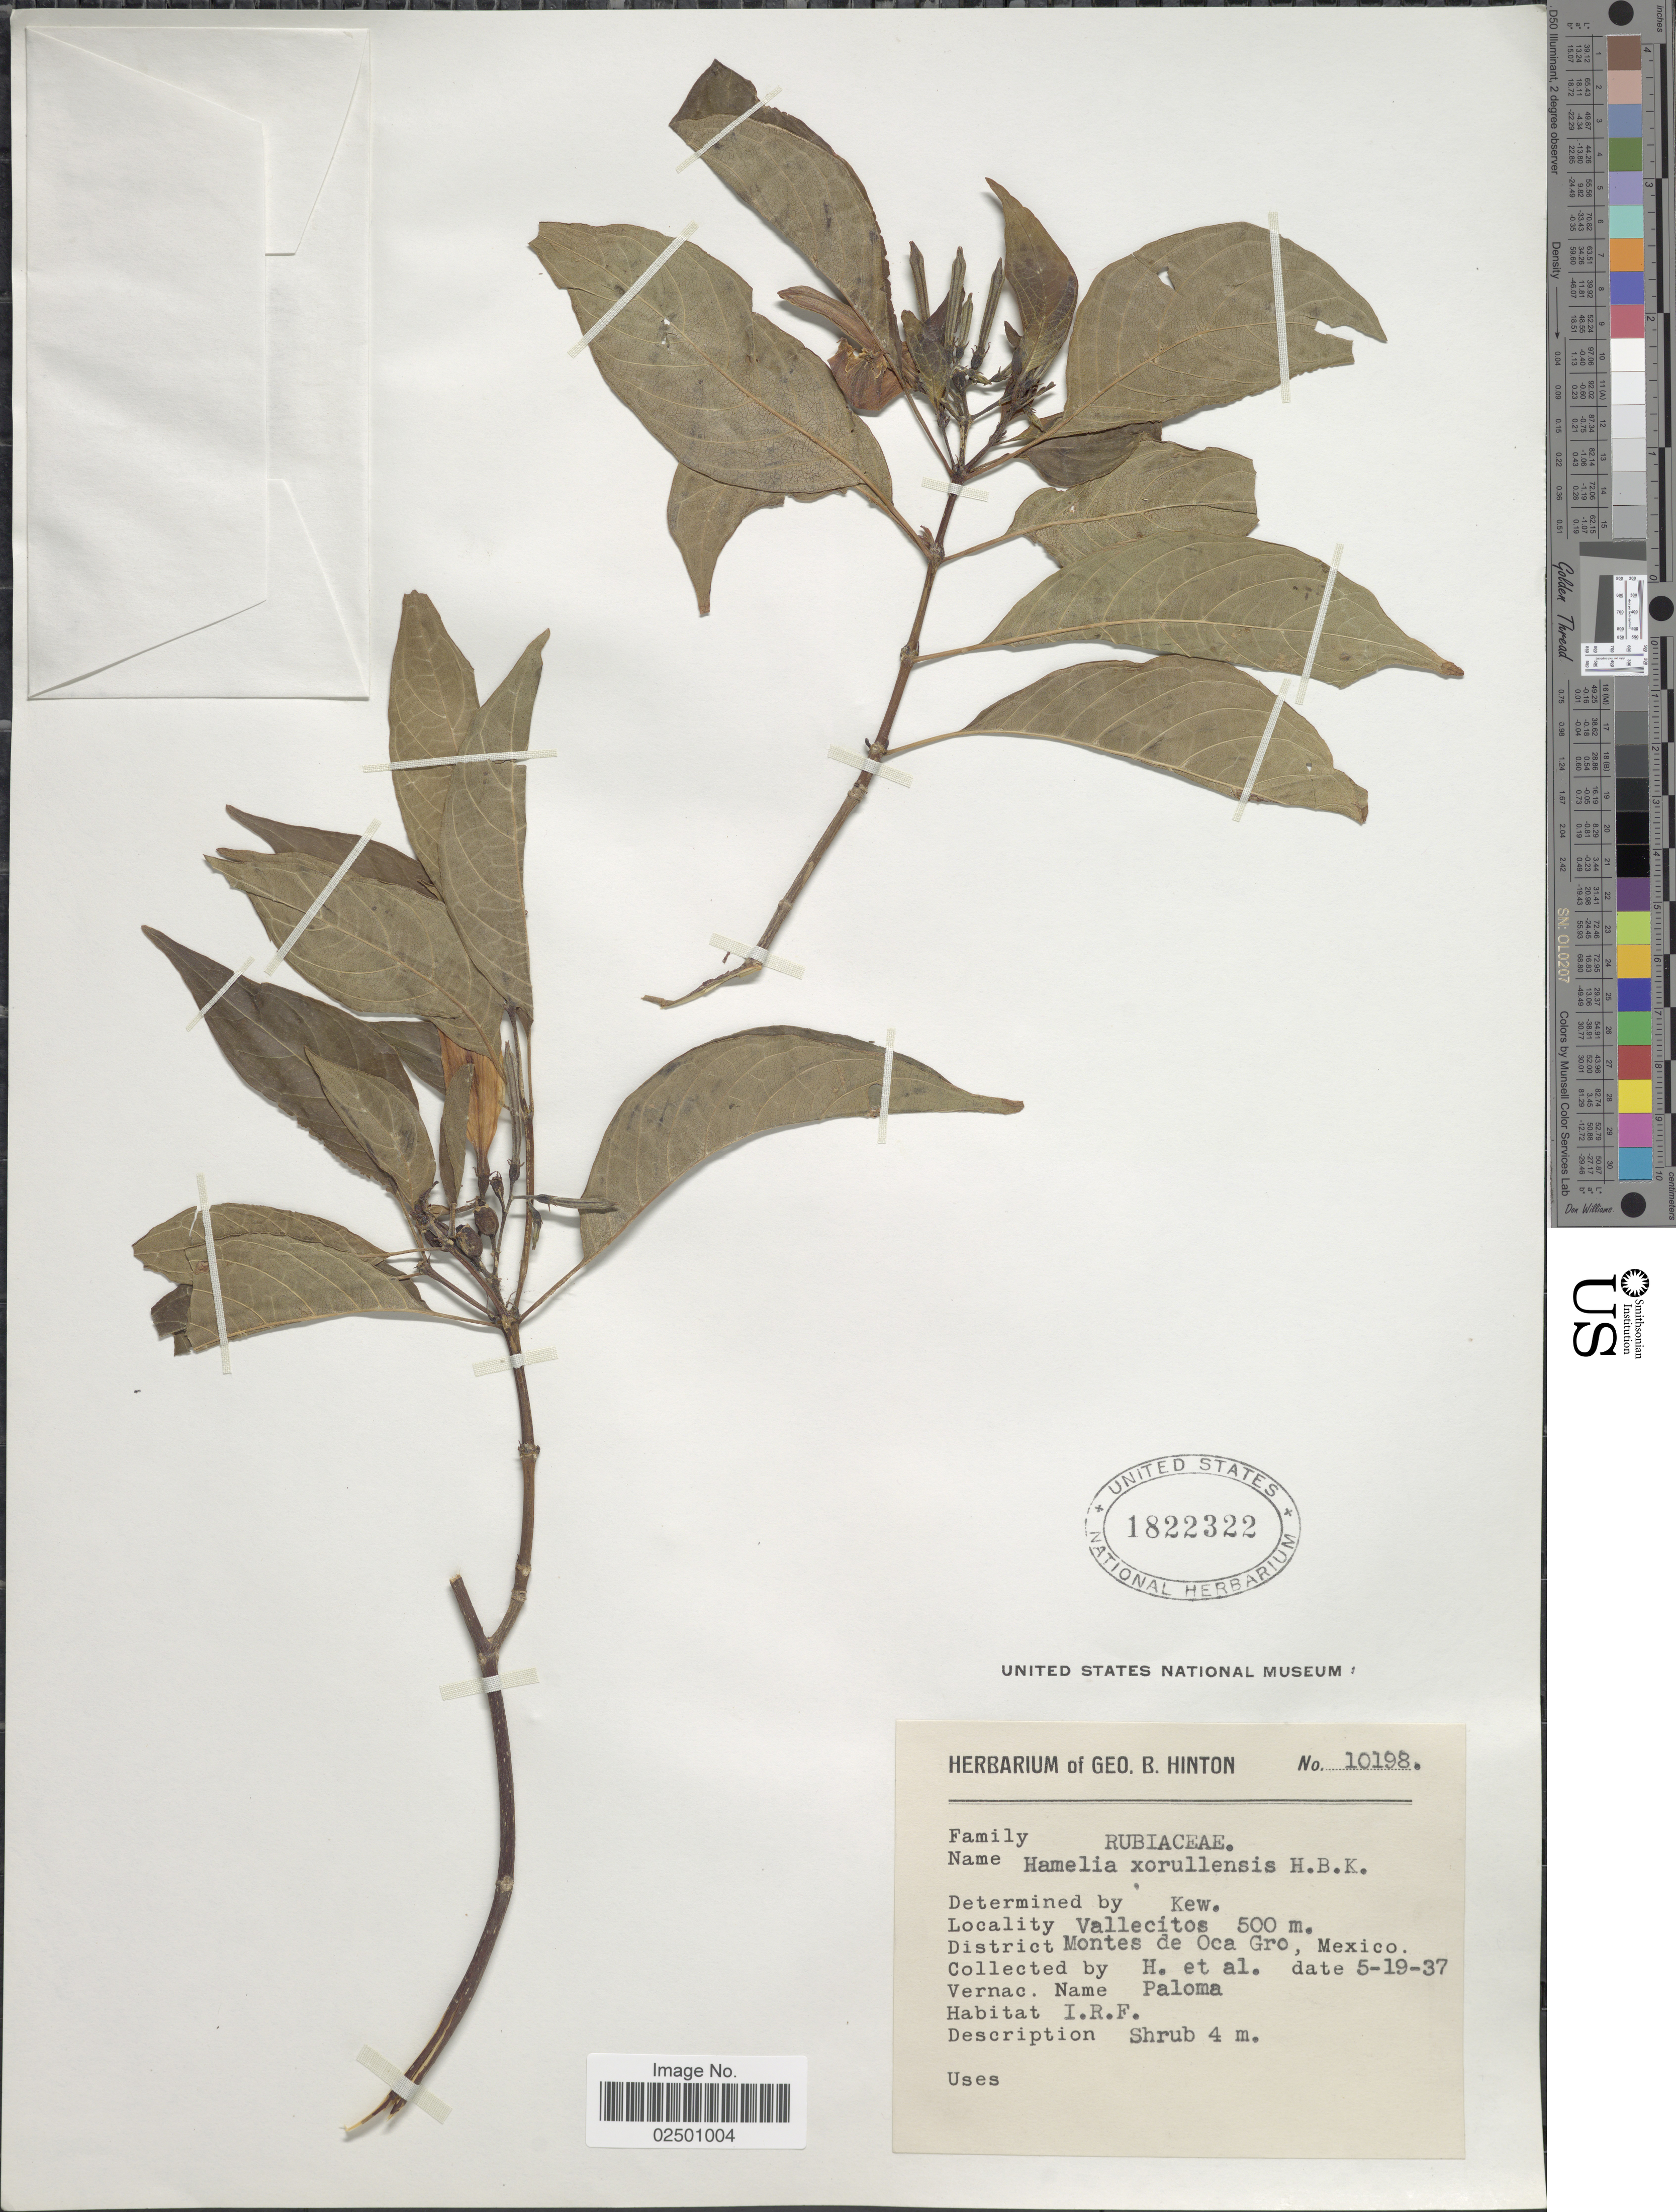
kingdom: Plantae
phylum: Tracheophyta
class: Magnoliopsida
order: Gentianales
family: Rubiaceae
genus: Hamelia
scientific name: Hamelia xorullensis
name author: Kunth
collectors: G. B. Hinton & et al.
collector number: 10198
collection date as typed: Transcribed d/m/y: 19/5/37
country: Mexico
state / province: Guerrero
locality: Vallecitos. District Montes de Oca Gro., Mexico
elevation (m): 500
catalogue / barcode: US 1822322